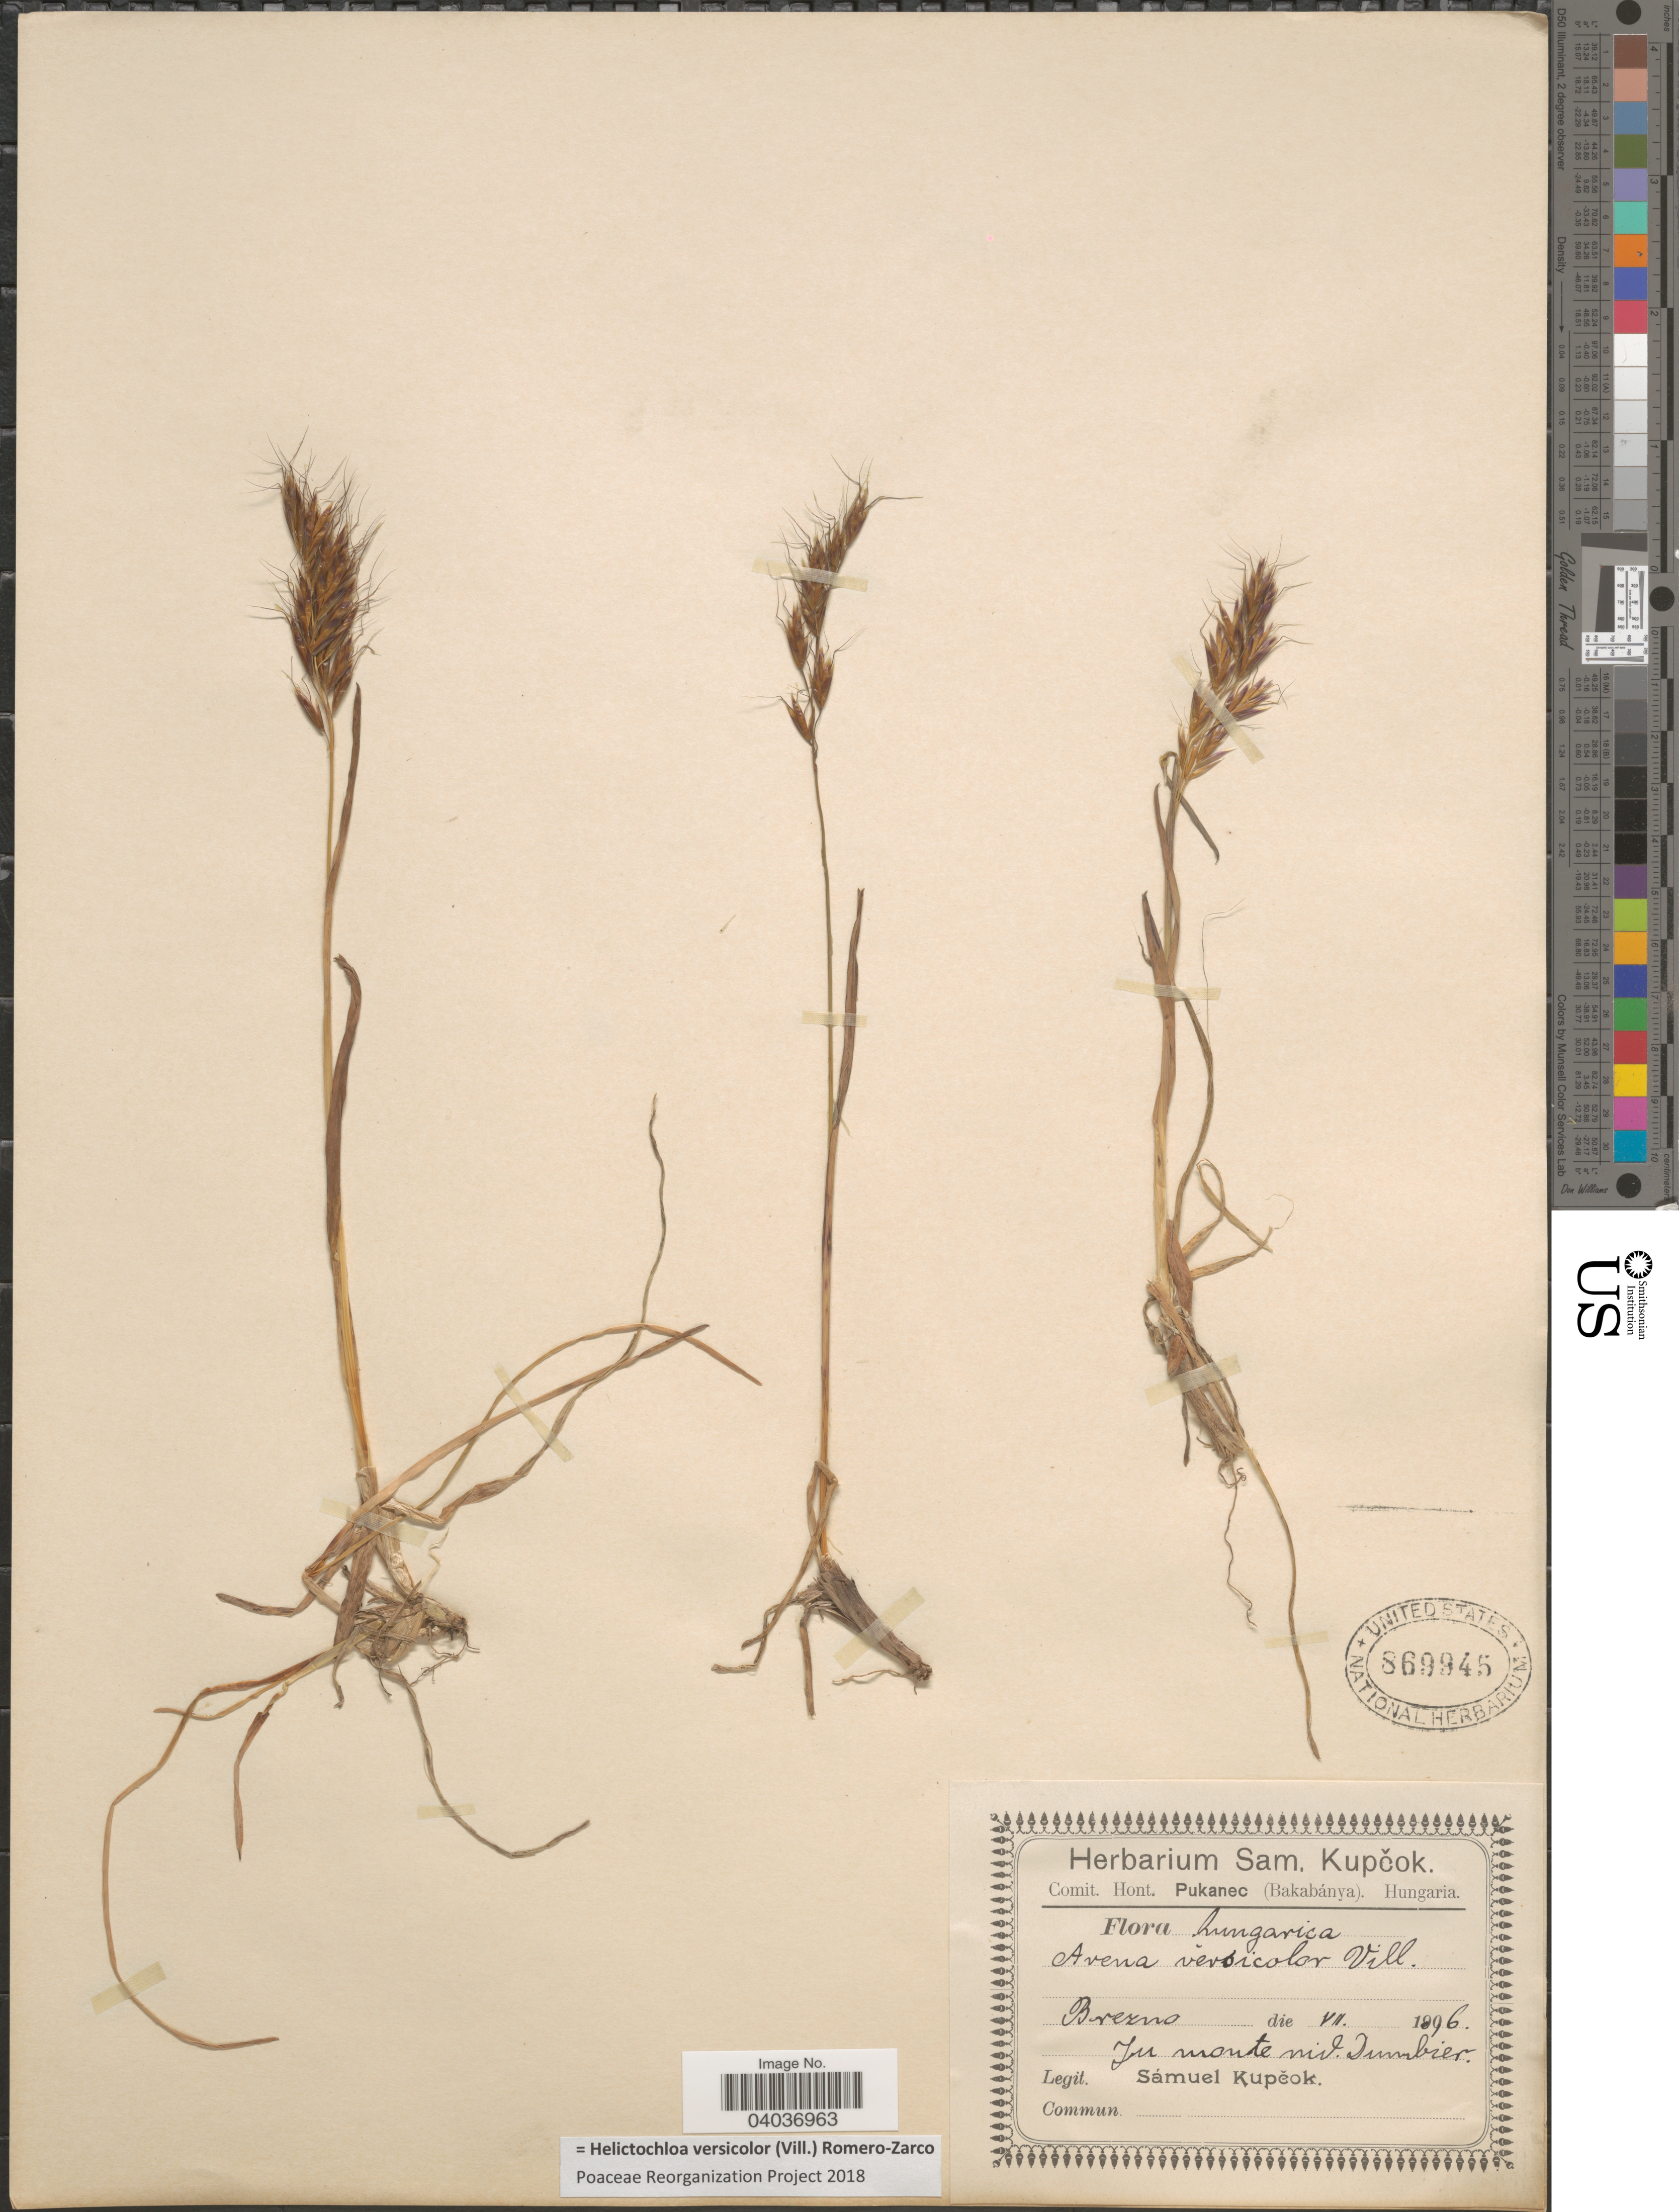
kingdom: Plantae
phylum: Tracheophyta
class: Liliopsida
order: Poales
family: Poaceae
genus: Helictochloa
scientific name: Helictochloa versicolor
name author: (Vill.) Romero Zarco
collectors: S. Kupcok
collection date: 1896-07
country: Hungary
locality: Hungarica. Brezno. In monte md. Tumbier.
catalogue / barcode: US 869945